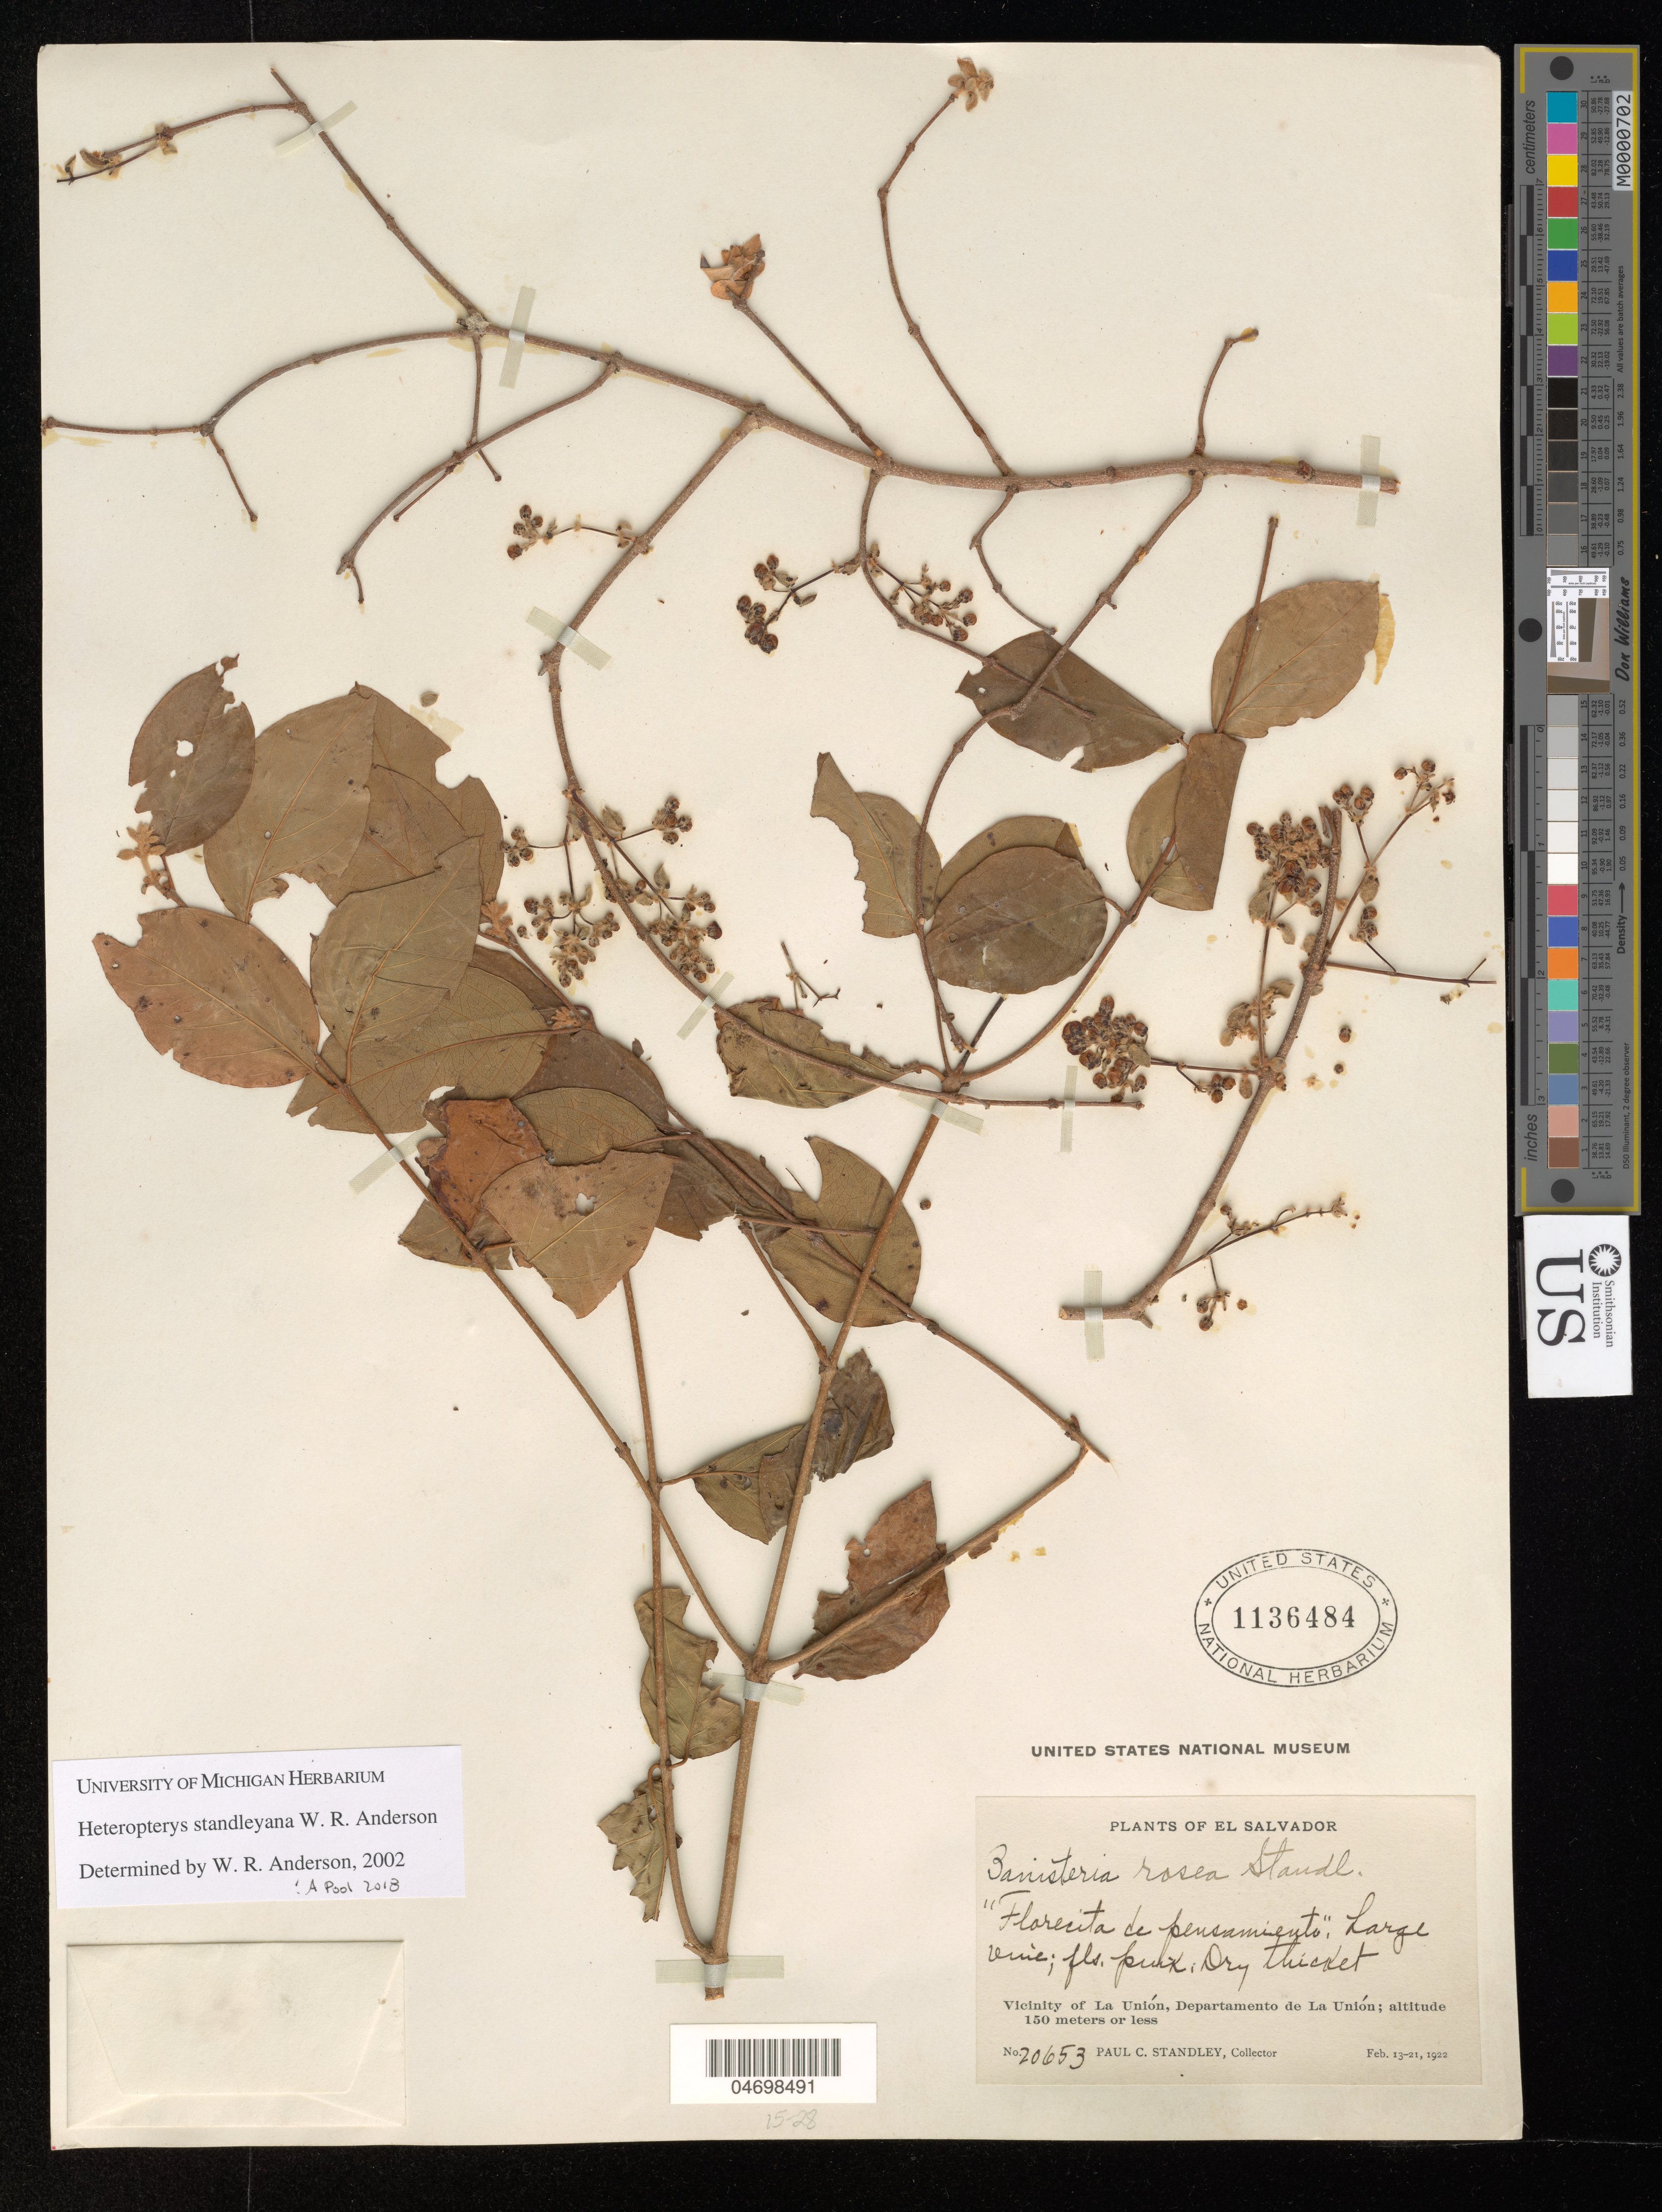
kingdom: Plantae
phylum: Tracheophyta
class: Magnoliopsida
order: Malpighiales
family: Malpighiaceae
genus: Heteropterys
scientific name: Heteropterys standleyana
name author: W.R. Anderson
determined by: Pool, A., (MO), Missouri Botanical Garden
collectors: P. C. Standley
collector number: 20653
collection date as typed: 13 Feb 1922 to 21 Feb 1922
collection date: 1922-02-13/1922-02-21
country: El Salvador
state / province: La Unión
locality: Vicinity of La Union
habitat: Dry thicket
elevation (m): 150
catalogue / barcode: US 1136484